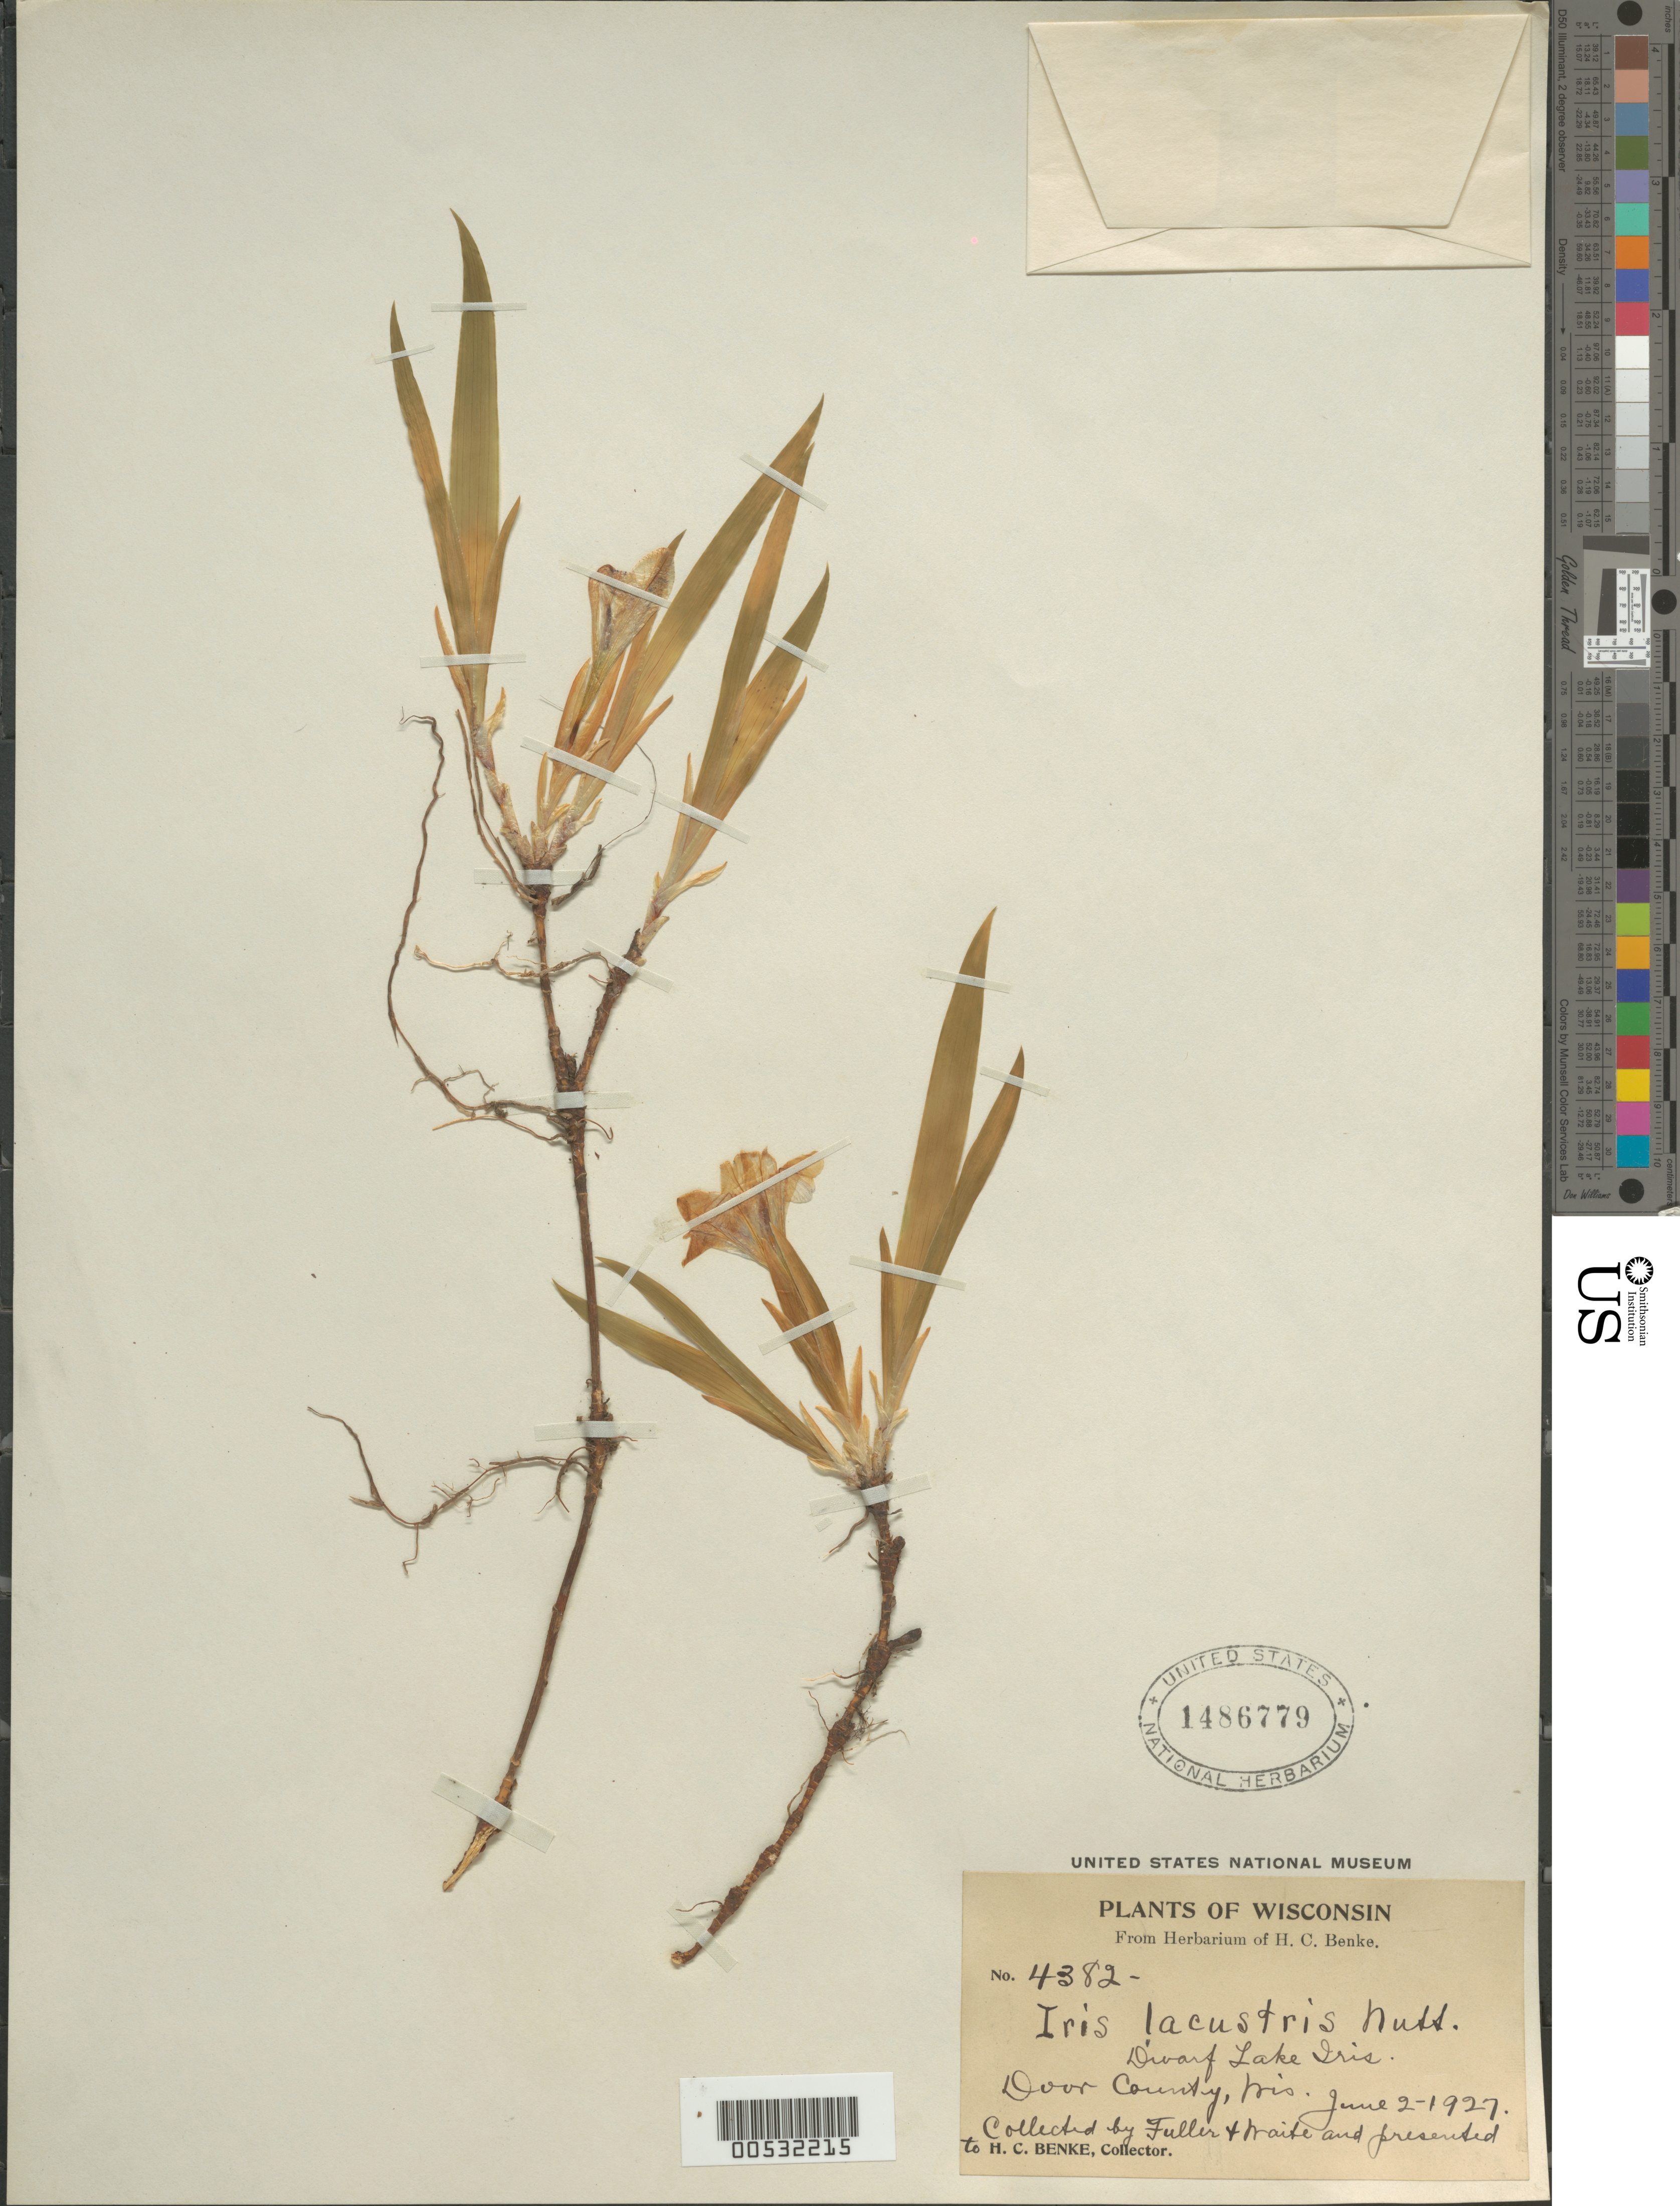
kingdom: Plantae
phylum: Tracheophyta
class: Liliopsida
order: Asparagales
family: Iridaceae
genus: Iris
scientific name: Iris lacustris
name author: Nutt.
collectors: H. Benke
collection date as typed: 02 Jun 1927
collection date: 1927-06-02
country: United States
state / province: Wisconsin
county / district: Door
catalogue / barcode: US 1486779